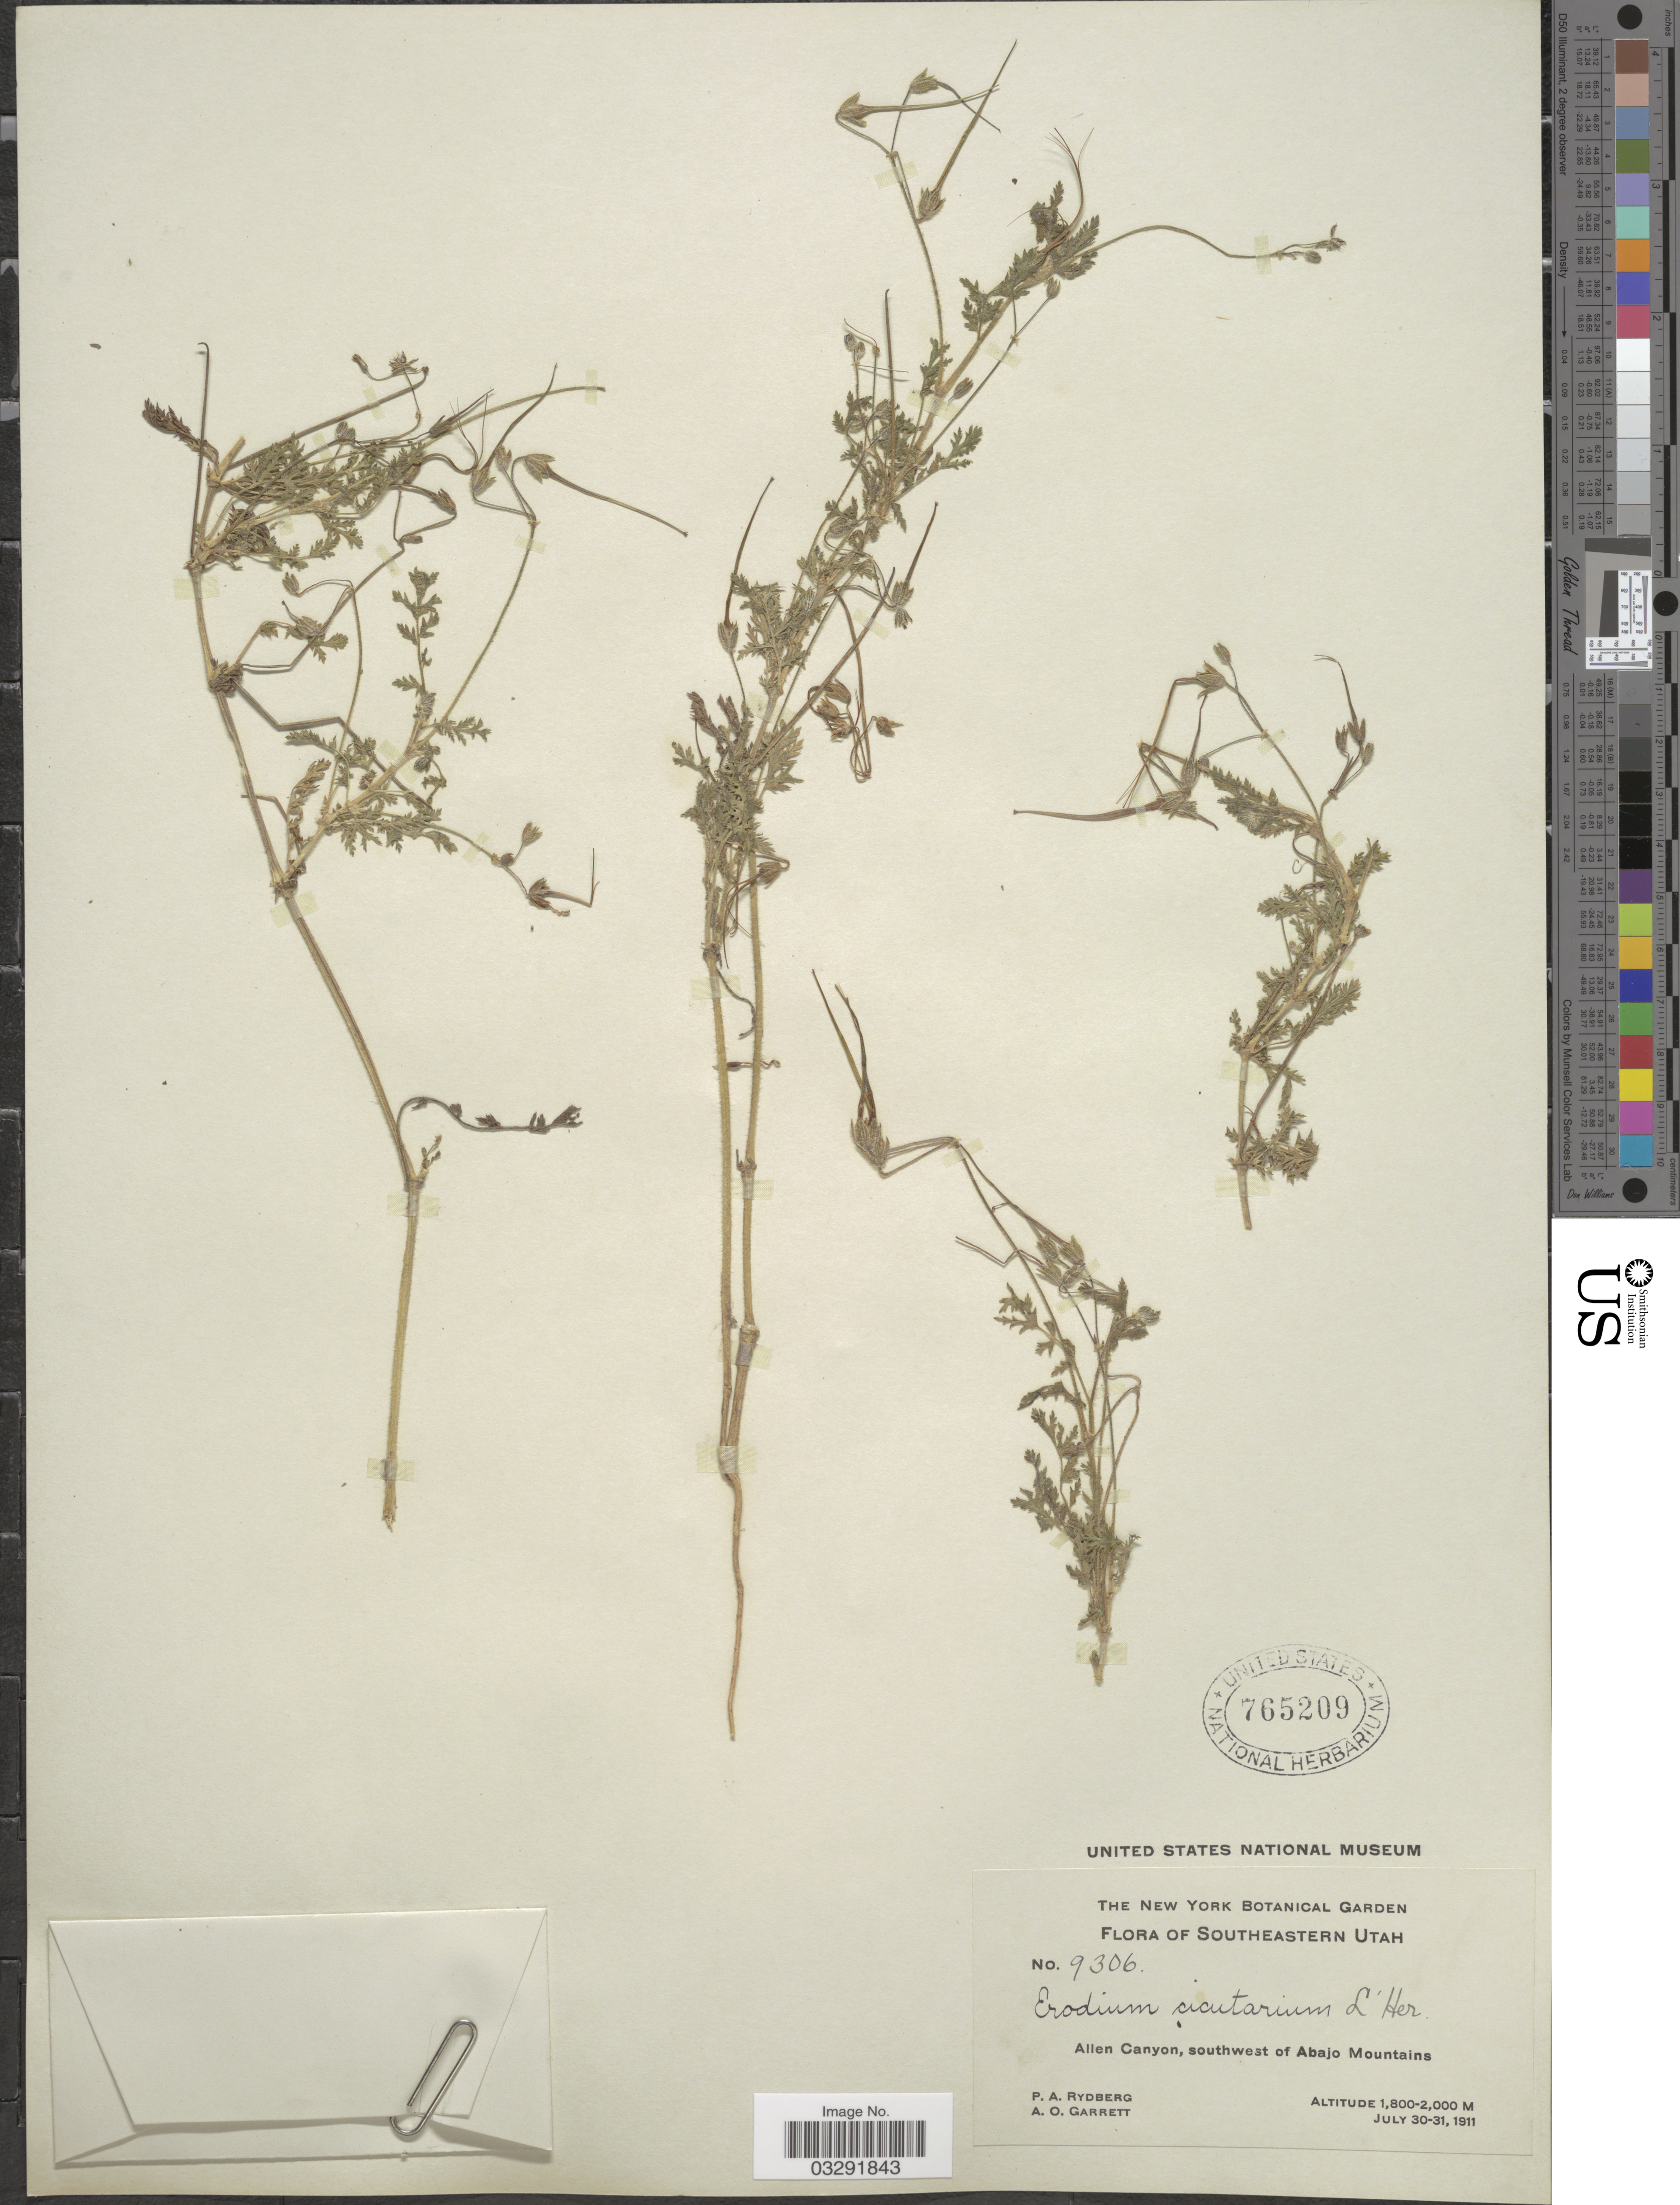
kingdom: Plantae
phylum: Tracheophyta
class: Magnoliopsida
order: Geraniales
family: Geraniaceae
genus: Erodium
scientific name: Erodium cicutarium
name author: (L.) L'Hér.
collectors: P. A. Rydberg & A. O. Garrett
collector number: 9306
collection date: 1911-07-30/1911-07-31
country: United States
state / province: Utah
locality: Southeastern Utah. Allen Canyon, southwest of Abajo Mountains.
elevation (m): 1800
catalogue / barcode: US 765209